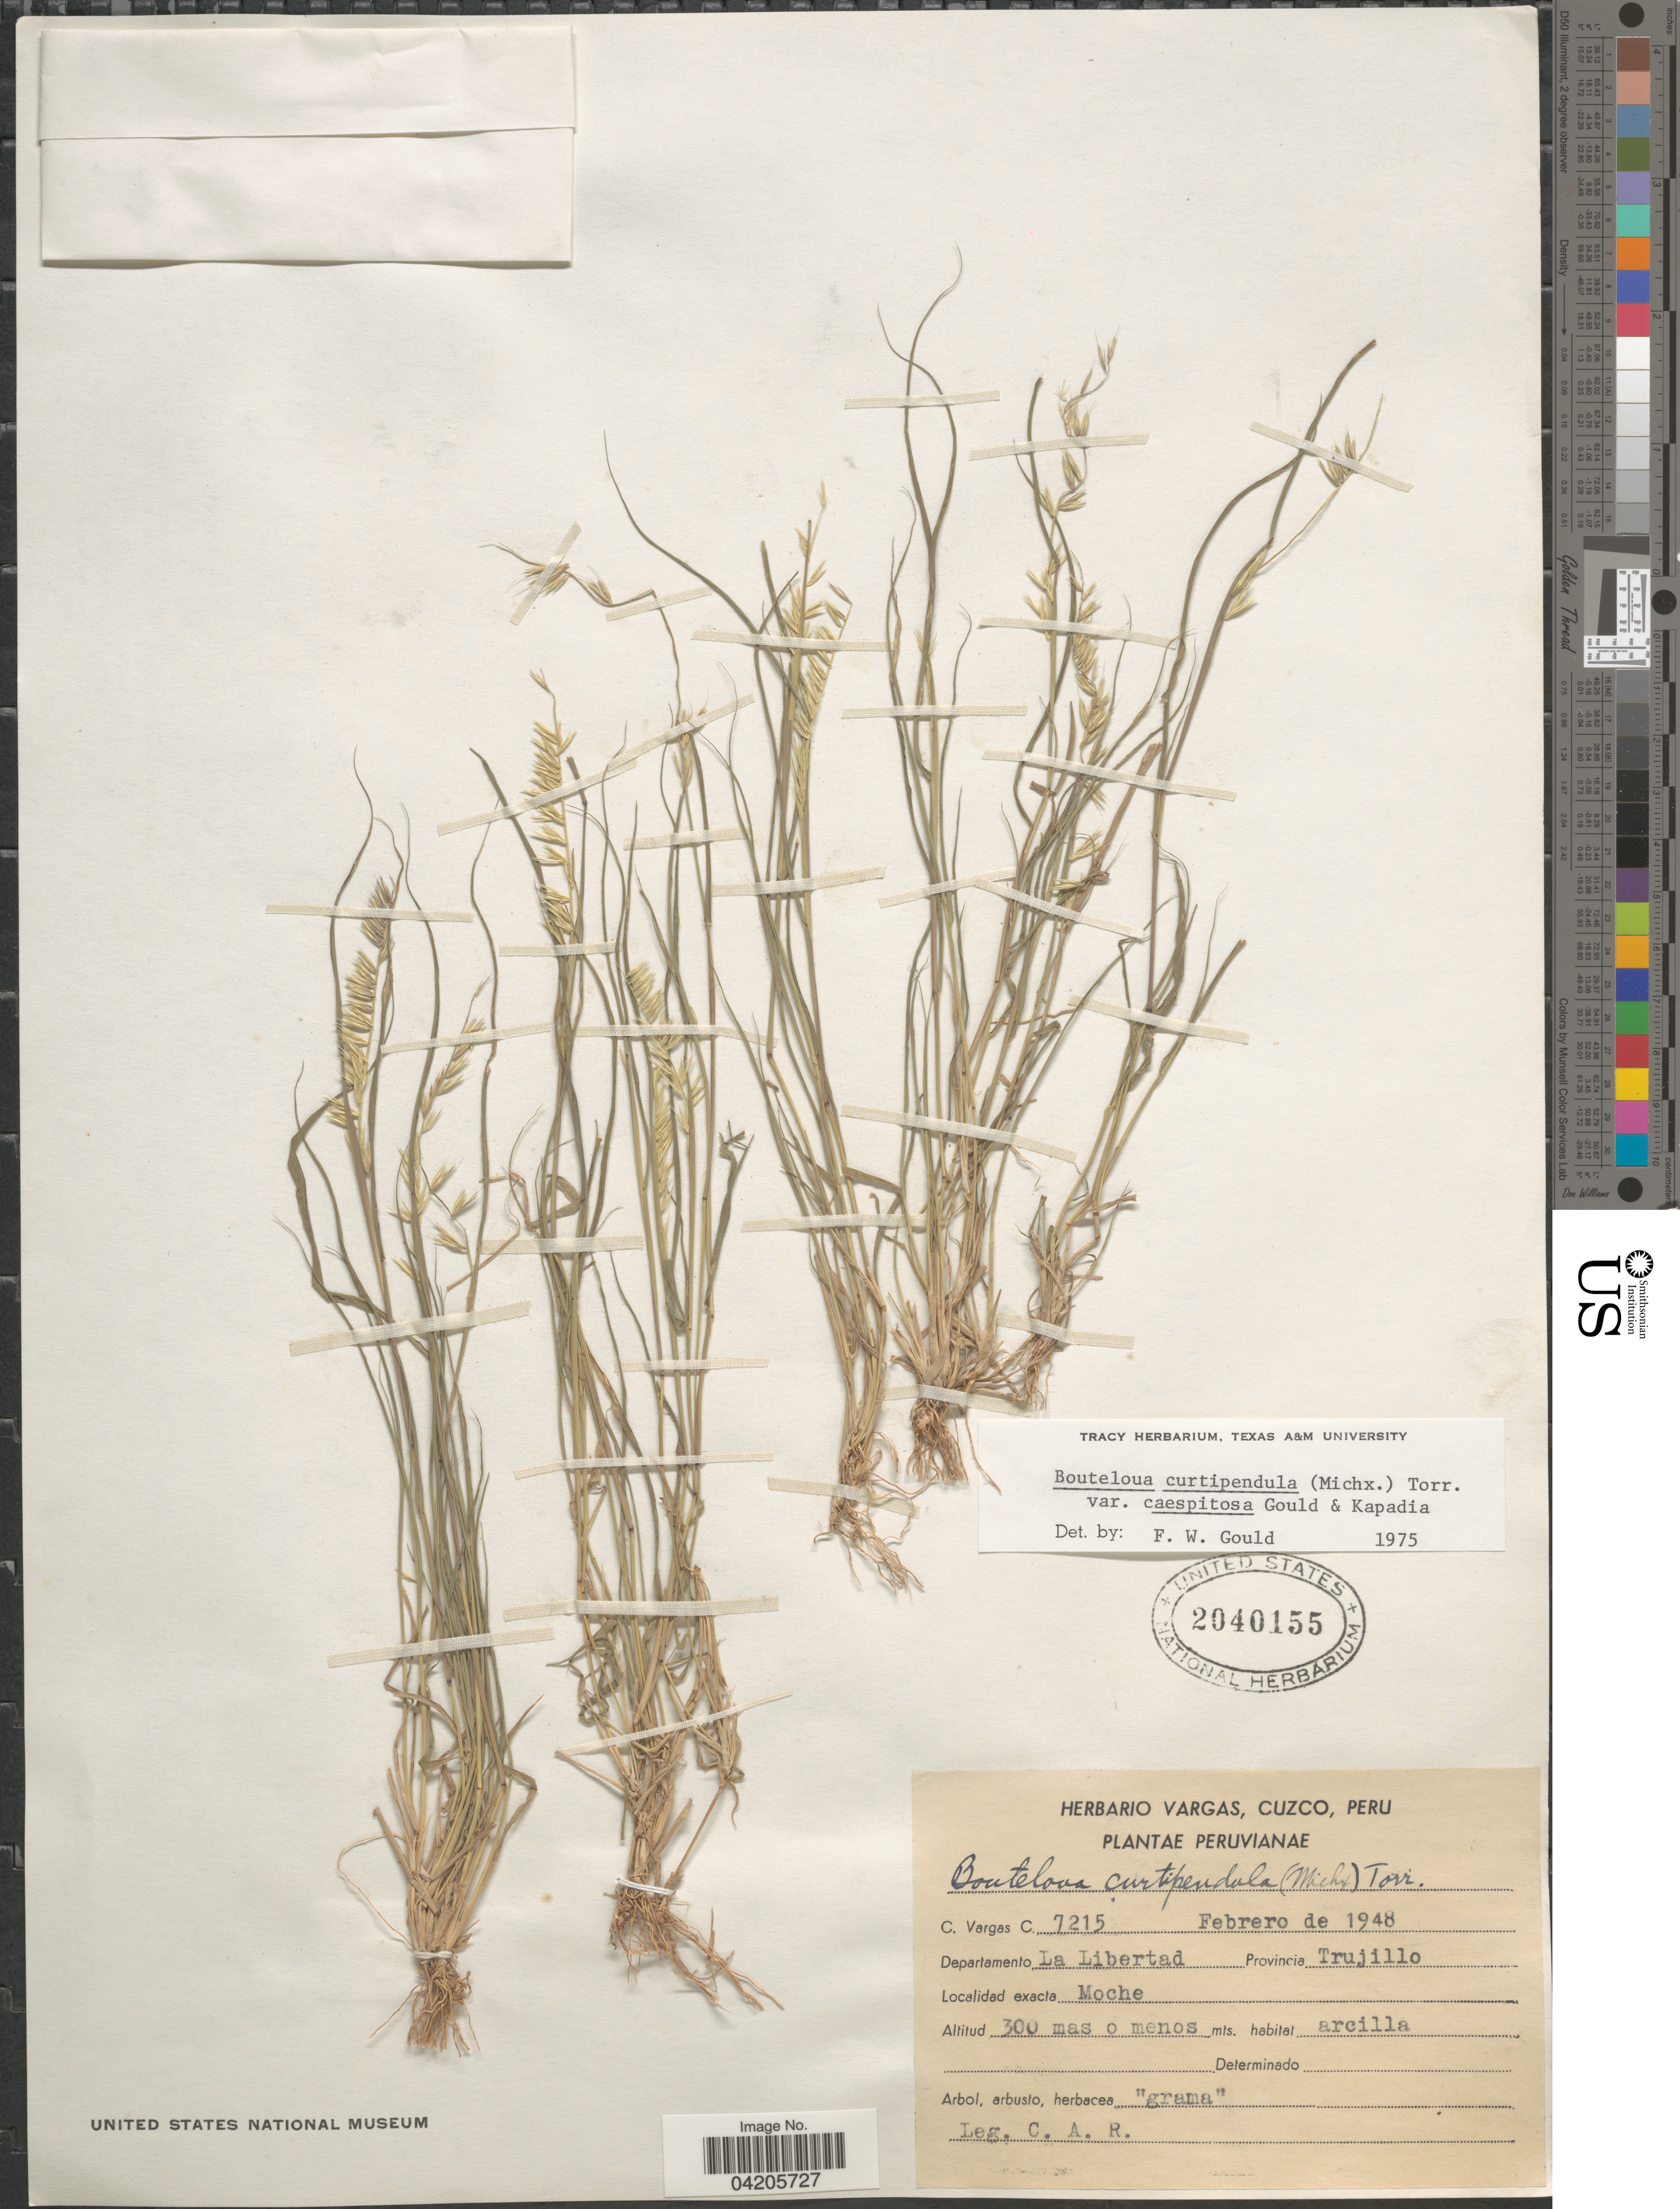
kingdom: Plantae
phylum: Tracheophyta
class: Liliopsida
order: Poales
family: Poaceae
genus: Bouteloua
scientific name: Bouteloua curtipendula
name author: (Michx.) Torr.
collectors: C. Vargas Calderón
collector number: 7215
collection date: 1948-02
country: Peru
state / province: La Libertad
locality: Departamento La Libertad. Provincia Trujillo. Moche.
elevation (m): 300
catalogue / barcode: US 2040155